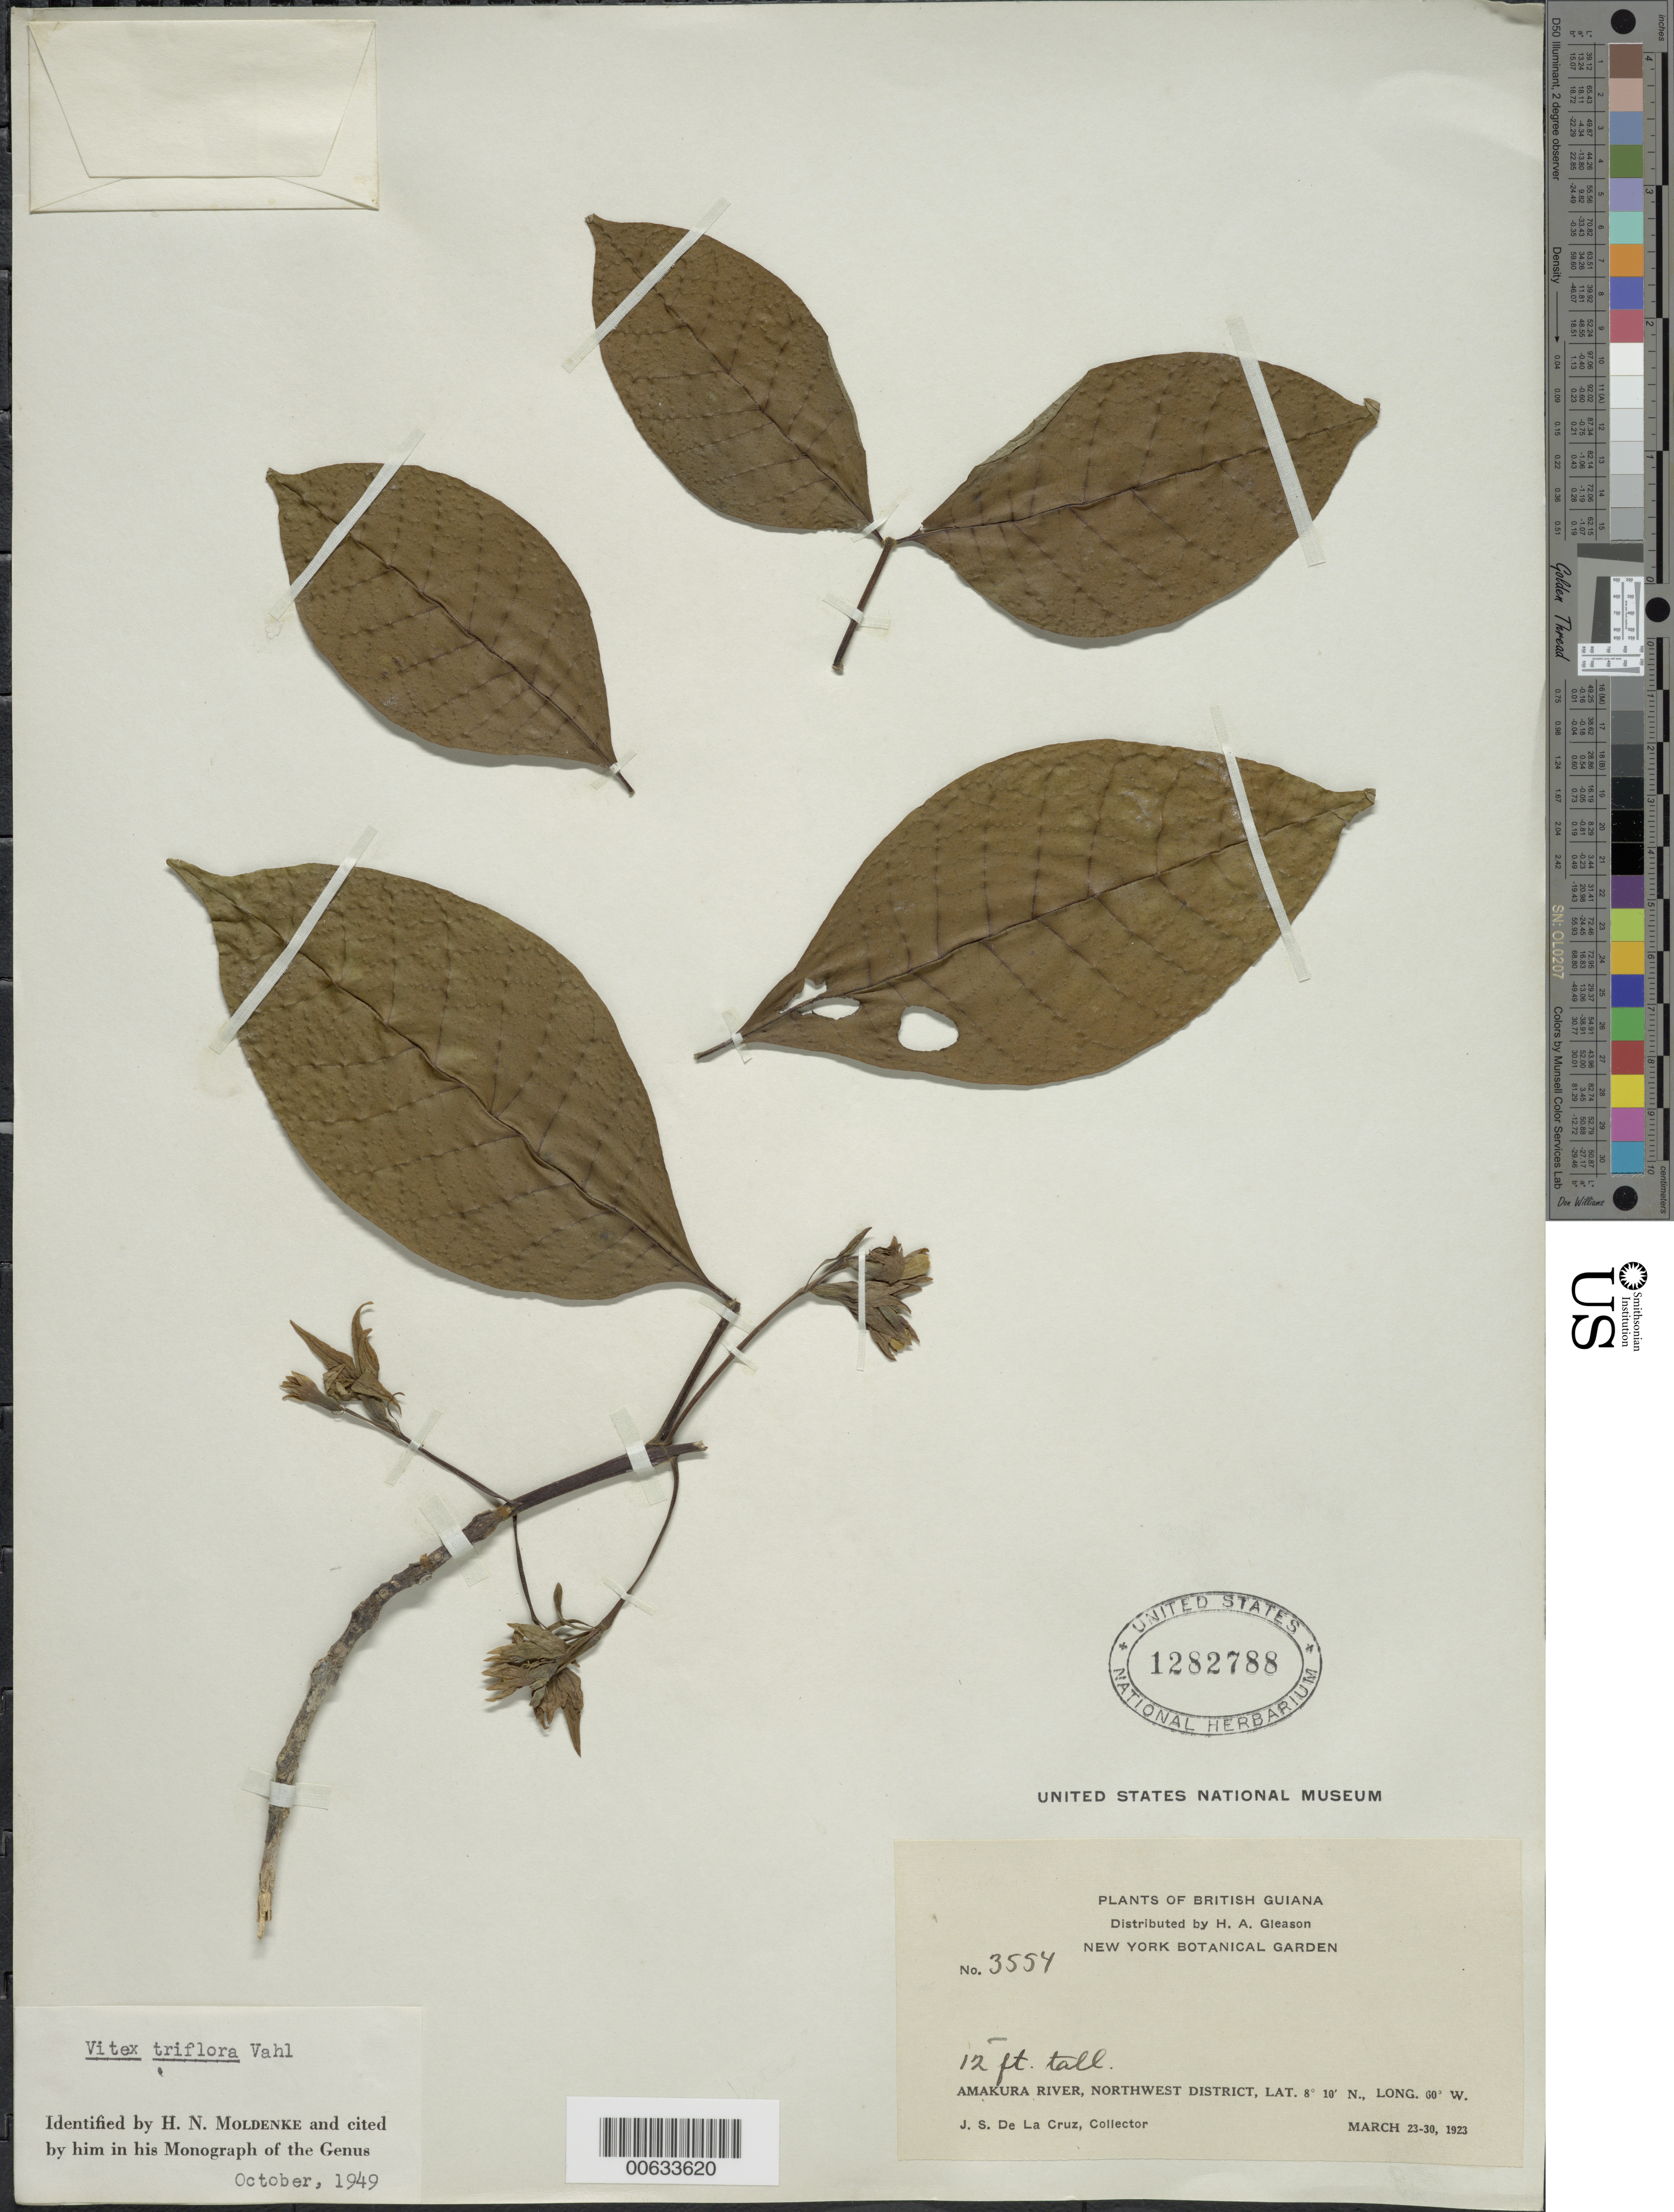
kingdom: Plantae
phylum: Tracheophyta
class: Magnoliopsida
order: Lamiales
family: Lamiaceae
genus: Vitex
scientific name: Vitex triflora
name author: Vahl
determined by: Moldenke, H. N.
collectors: J. S. de la Cruz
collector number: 3554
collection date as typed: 23-Mar-23 to 30-Mar-23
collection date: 1923-03-23/1923-03-30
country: Guyana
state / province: Barima-Waini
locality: Amakura R., NW District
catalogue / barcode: US 1282788